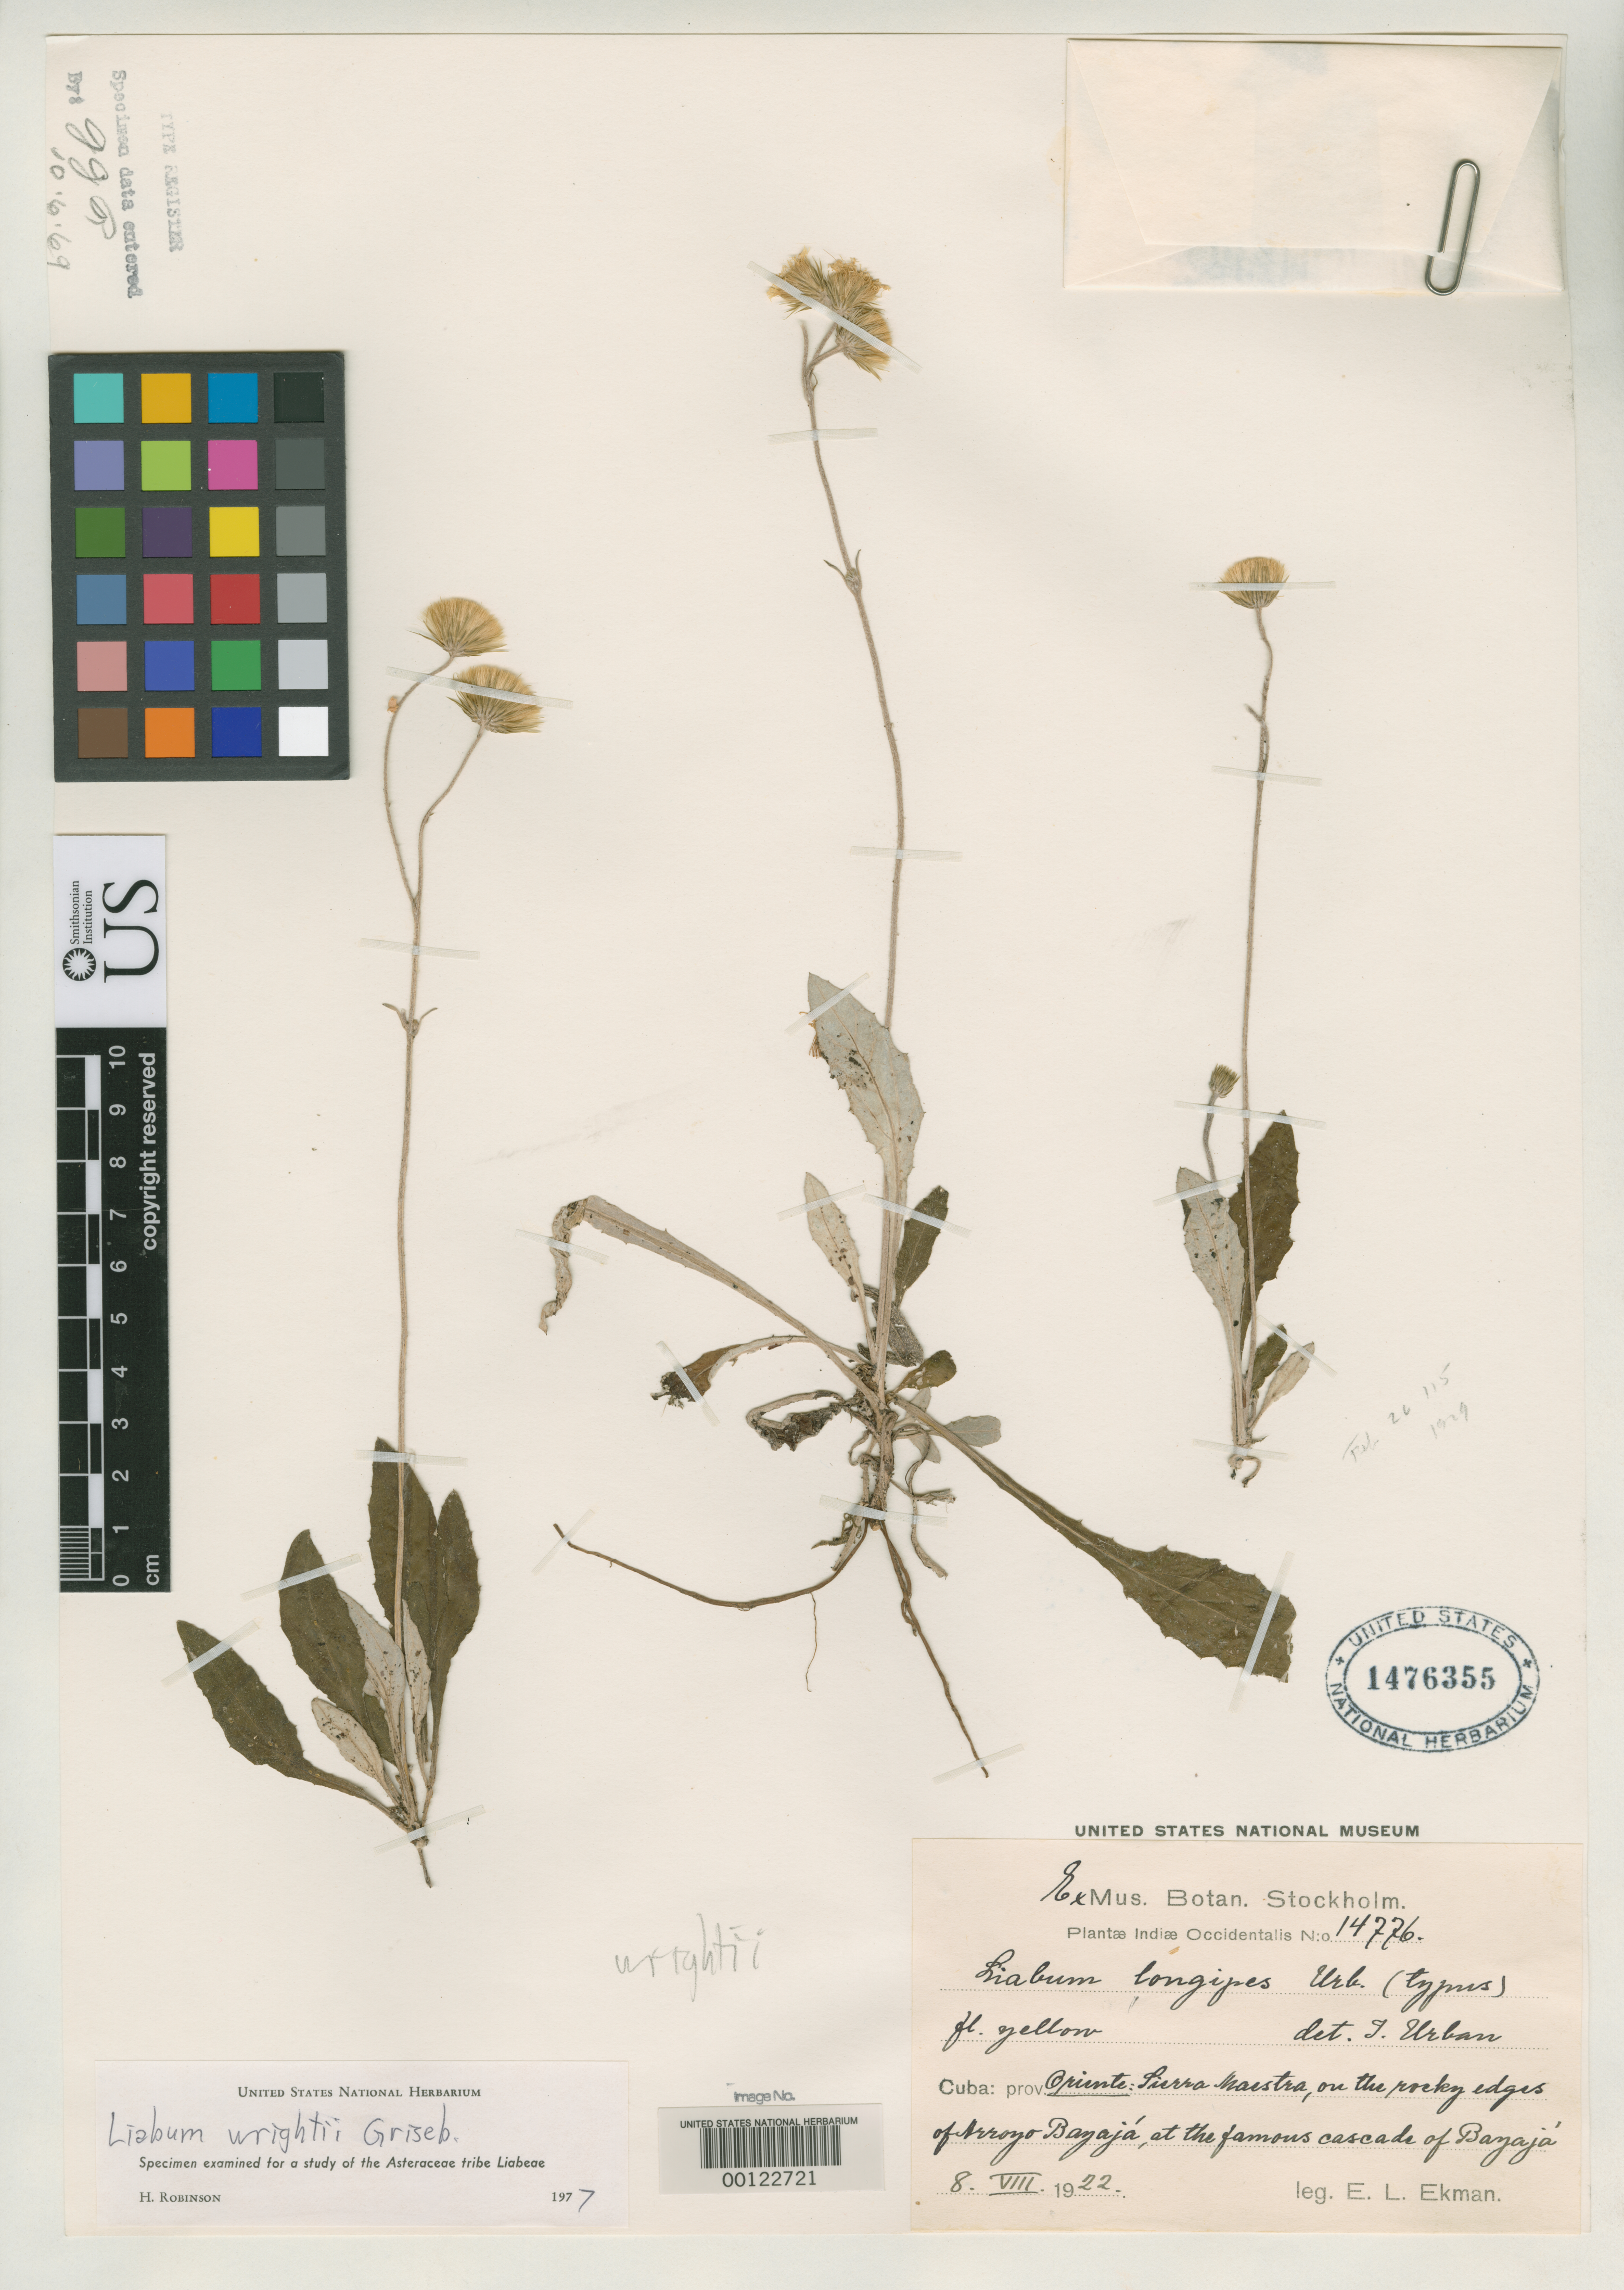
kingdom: Plantae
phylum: Tracheophyta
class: Magnoliopsida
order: Asterales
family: Asteraceae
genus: Liabum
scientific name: Liabum longipes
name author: Urb.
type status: Isotype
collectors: E. L. Ekman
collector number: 14776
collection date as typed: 08 Aug 1922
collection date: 1922-08-08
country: Cuba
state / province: Oriente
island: Greater Antilles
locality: Sierra Maestra.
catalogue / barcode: US 1476355